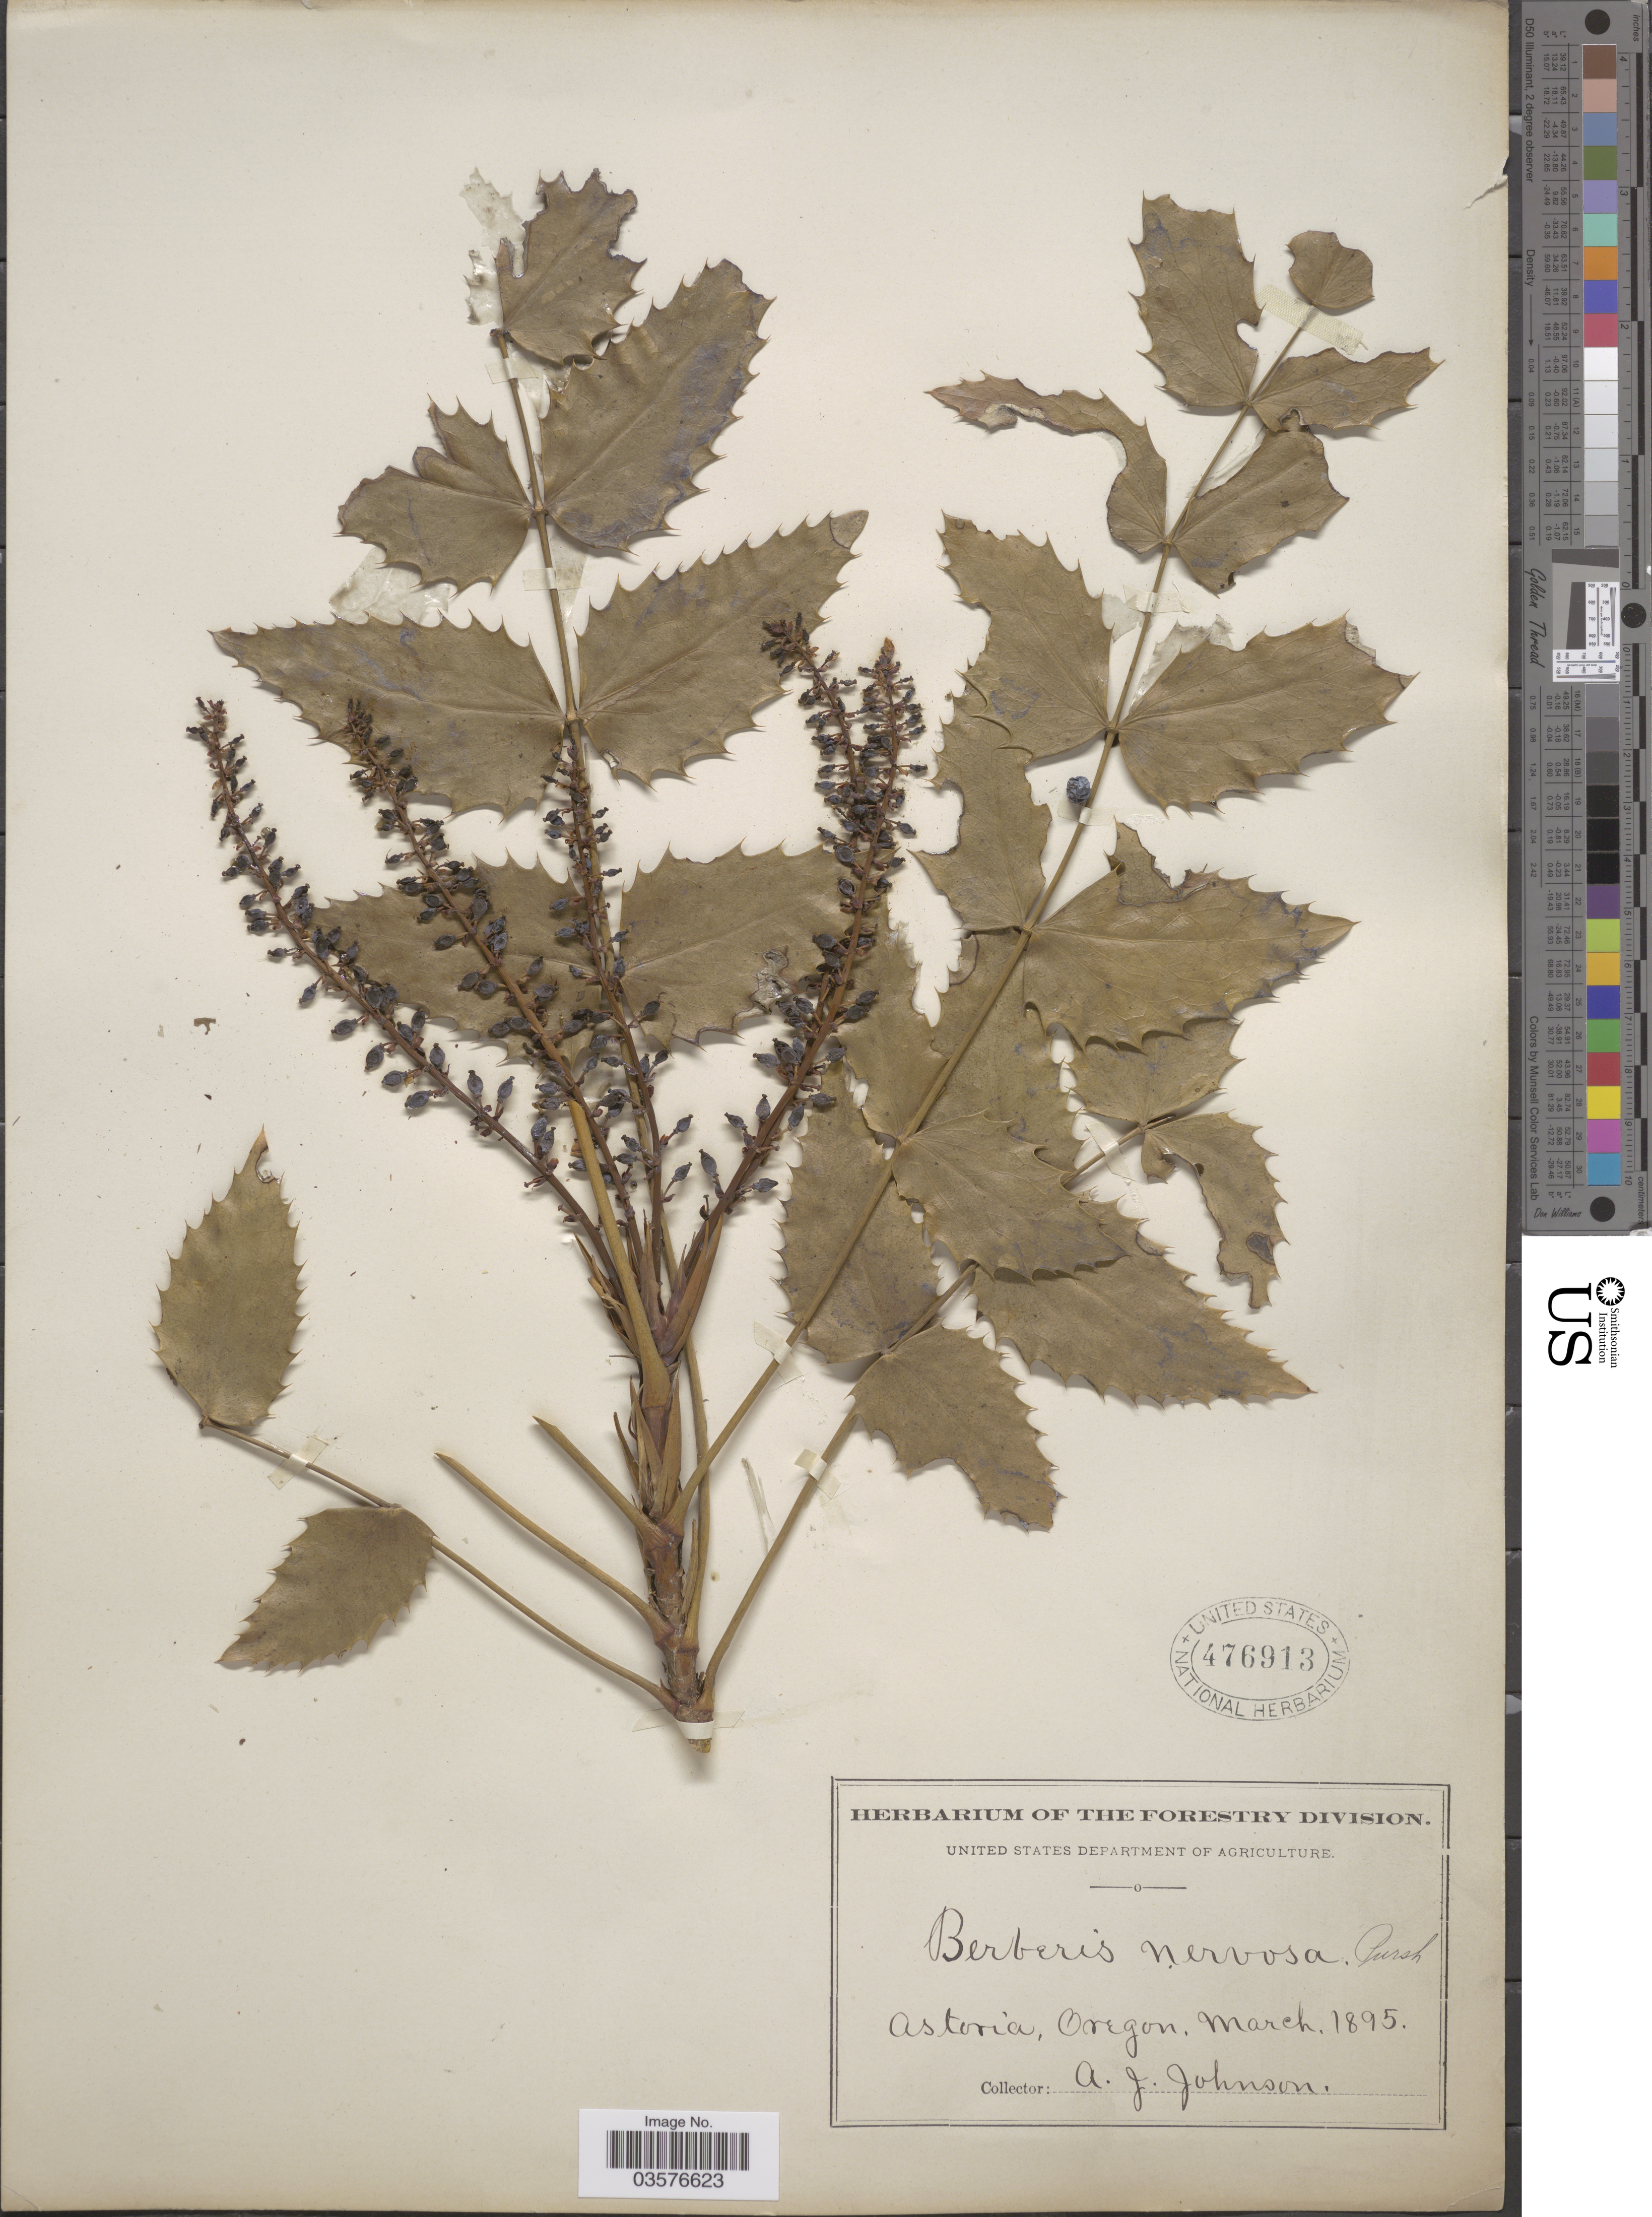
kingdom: Plantae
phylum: Tracheophyta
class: Magnoliopsida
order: Ranunculales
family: Berberidaceae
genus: Mahonia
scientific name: Mahonia nervosa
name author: (Pursh) Nutt.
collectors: A. Johnson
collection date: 1895-03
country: United States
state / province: Oregon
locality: Astoria.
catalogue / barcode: US 476913